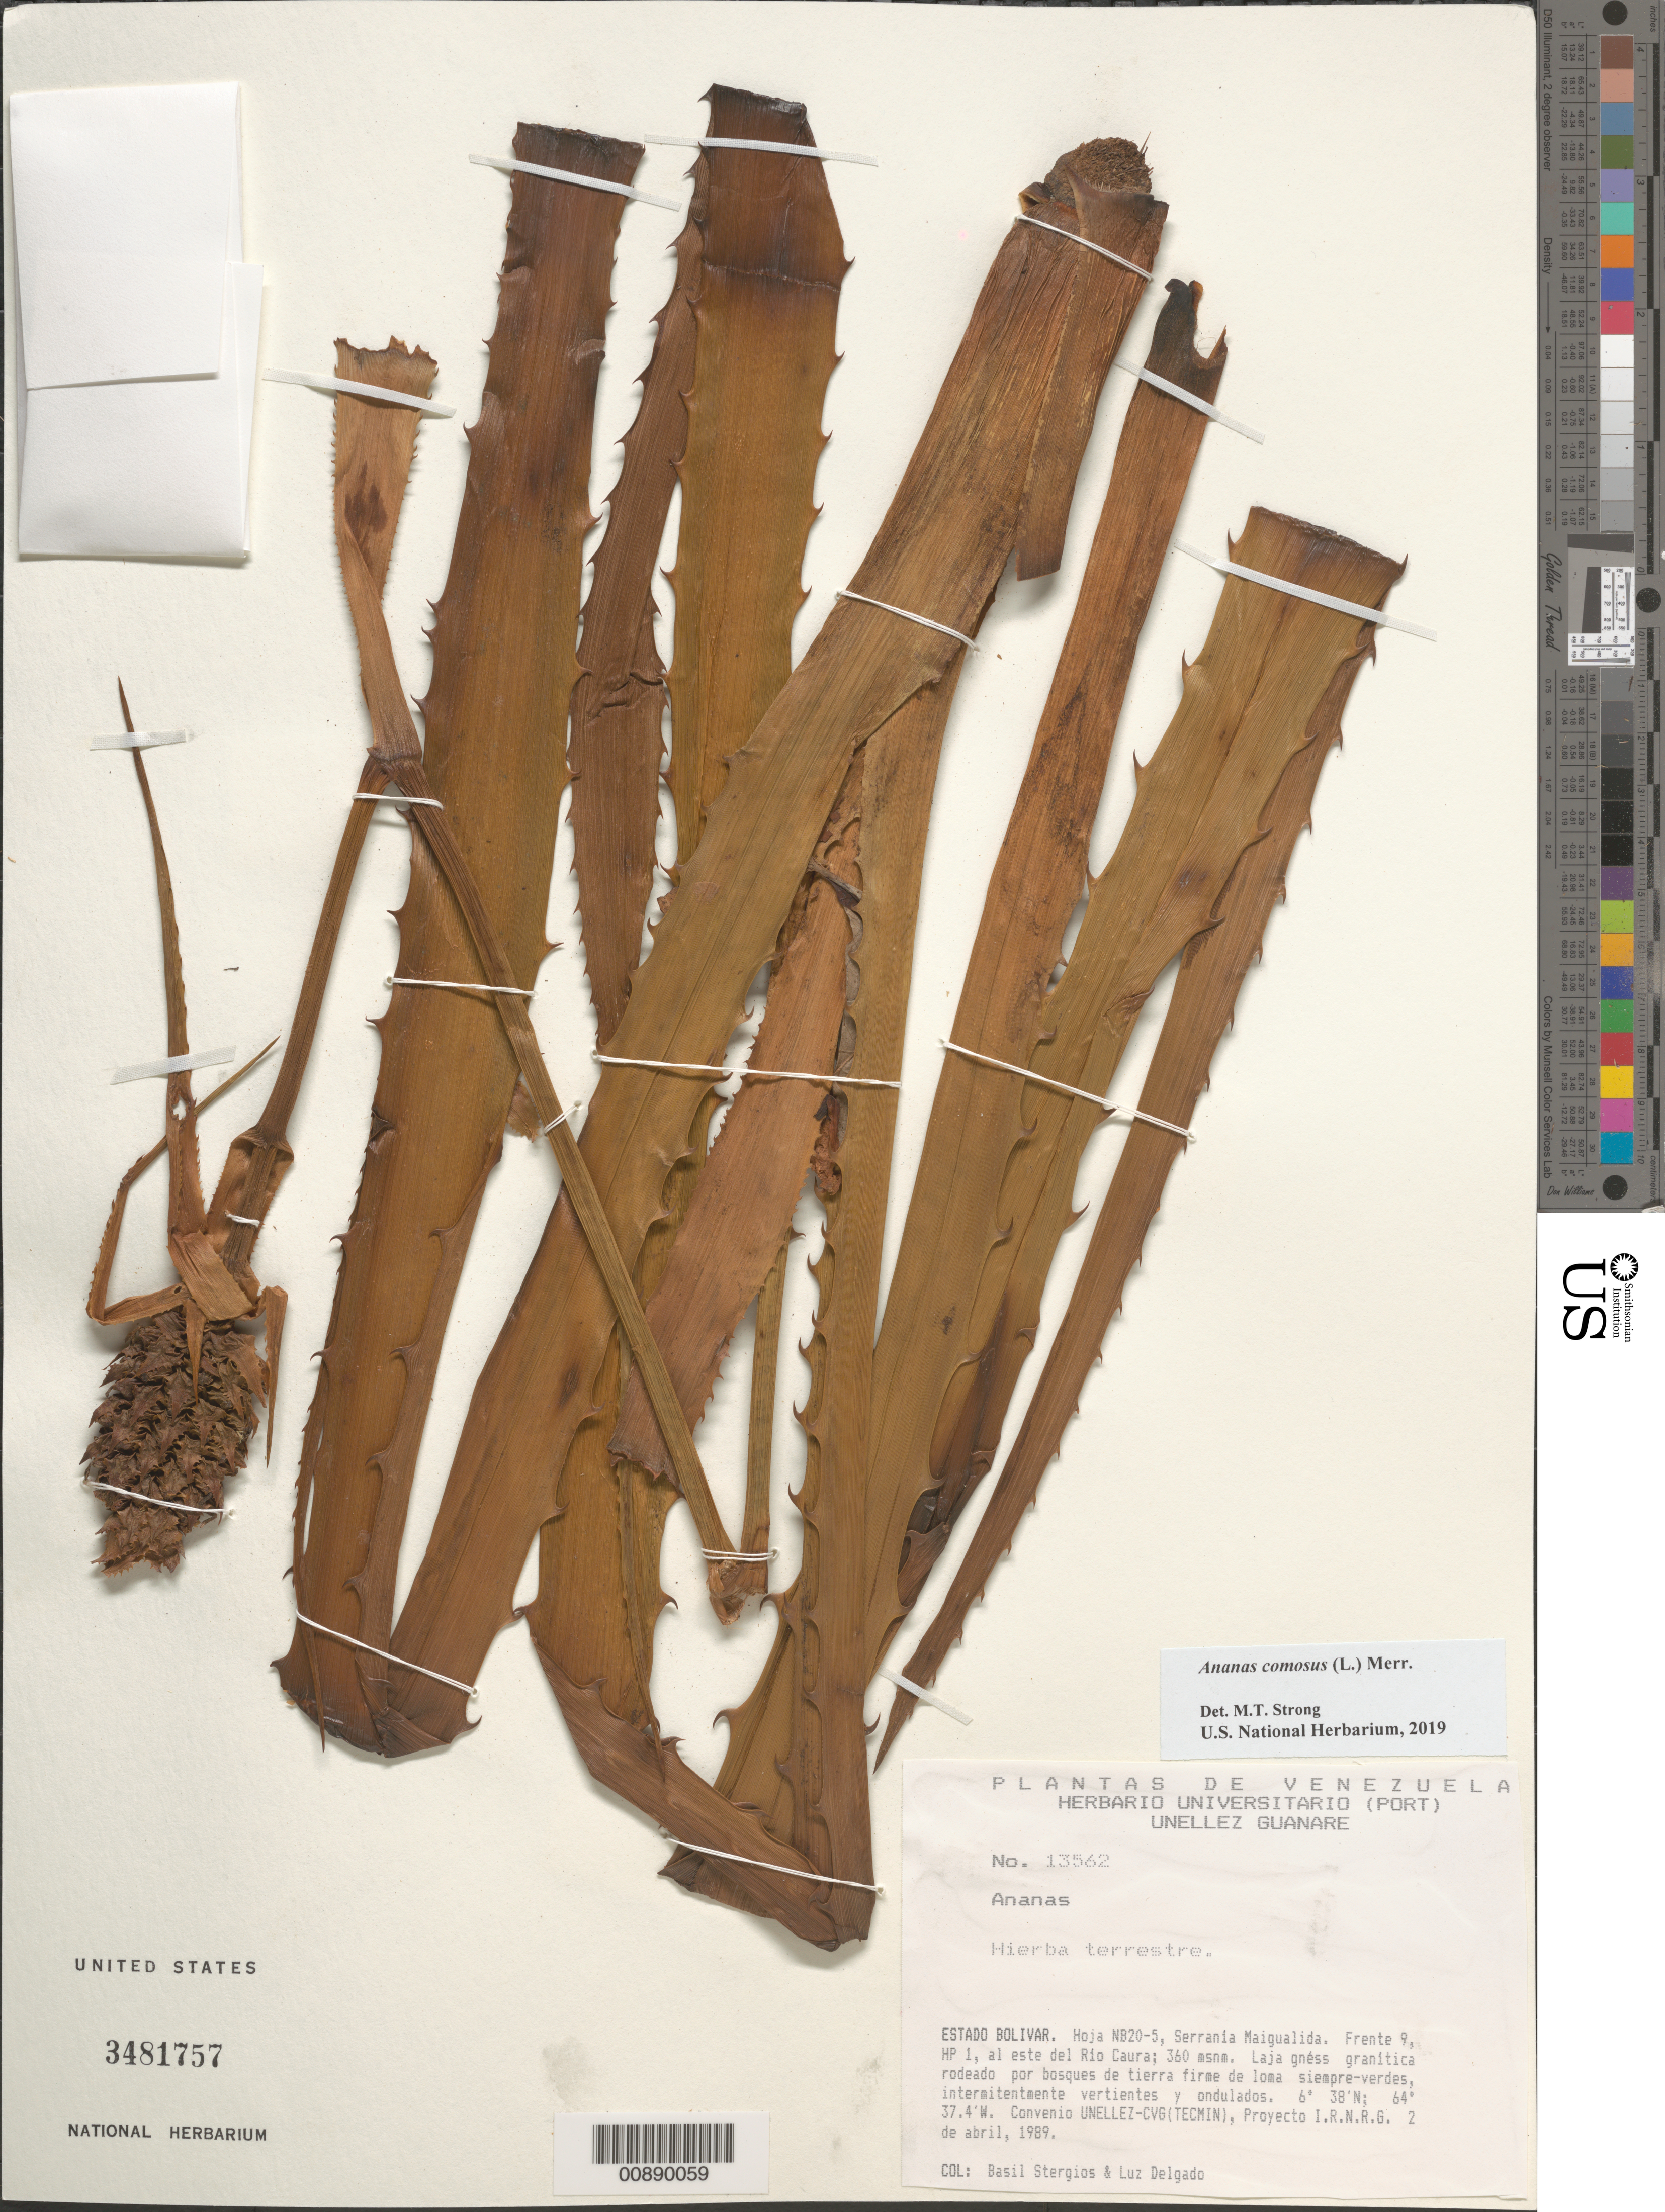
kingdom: Plantae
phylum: Tracheophyta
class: Liliopsida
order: Poales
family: Bromeliaceae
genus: Ananas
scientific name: Ananas comosus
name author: (L.) Merr.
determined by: Strong, Mark T., (BOT), Smithsonian Institution - National Museum of Natural History (UNITED STATES)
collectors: B. G. Stergios & L. Delgado V.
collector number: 13562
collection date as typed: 2-Apr-89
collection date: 1989-04-02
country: Venezuela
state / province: Bolívar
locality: Serrania Maigualida, E del río Caura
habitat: Laja gnéss granítica rodeado por bosques de tierra firme de loma siempre-verdes, intermitentmente vertientes y ondulados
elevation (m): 360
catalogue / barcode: US 3481757